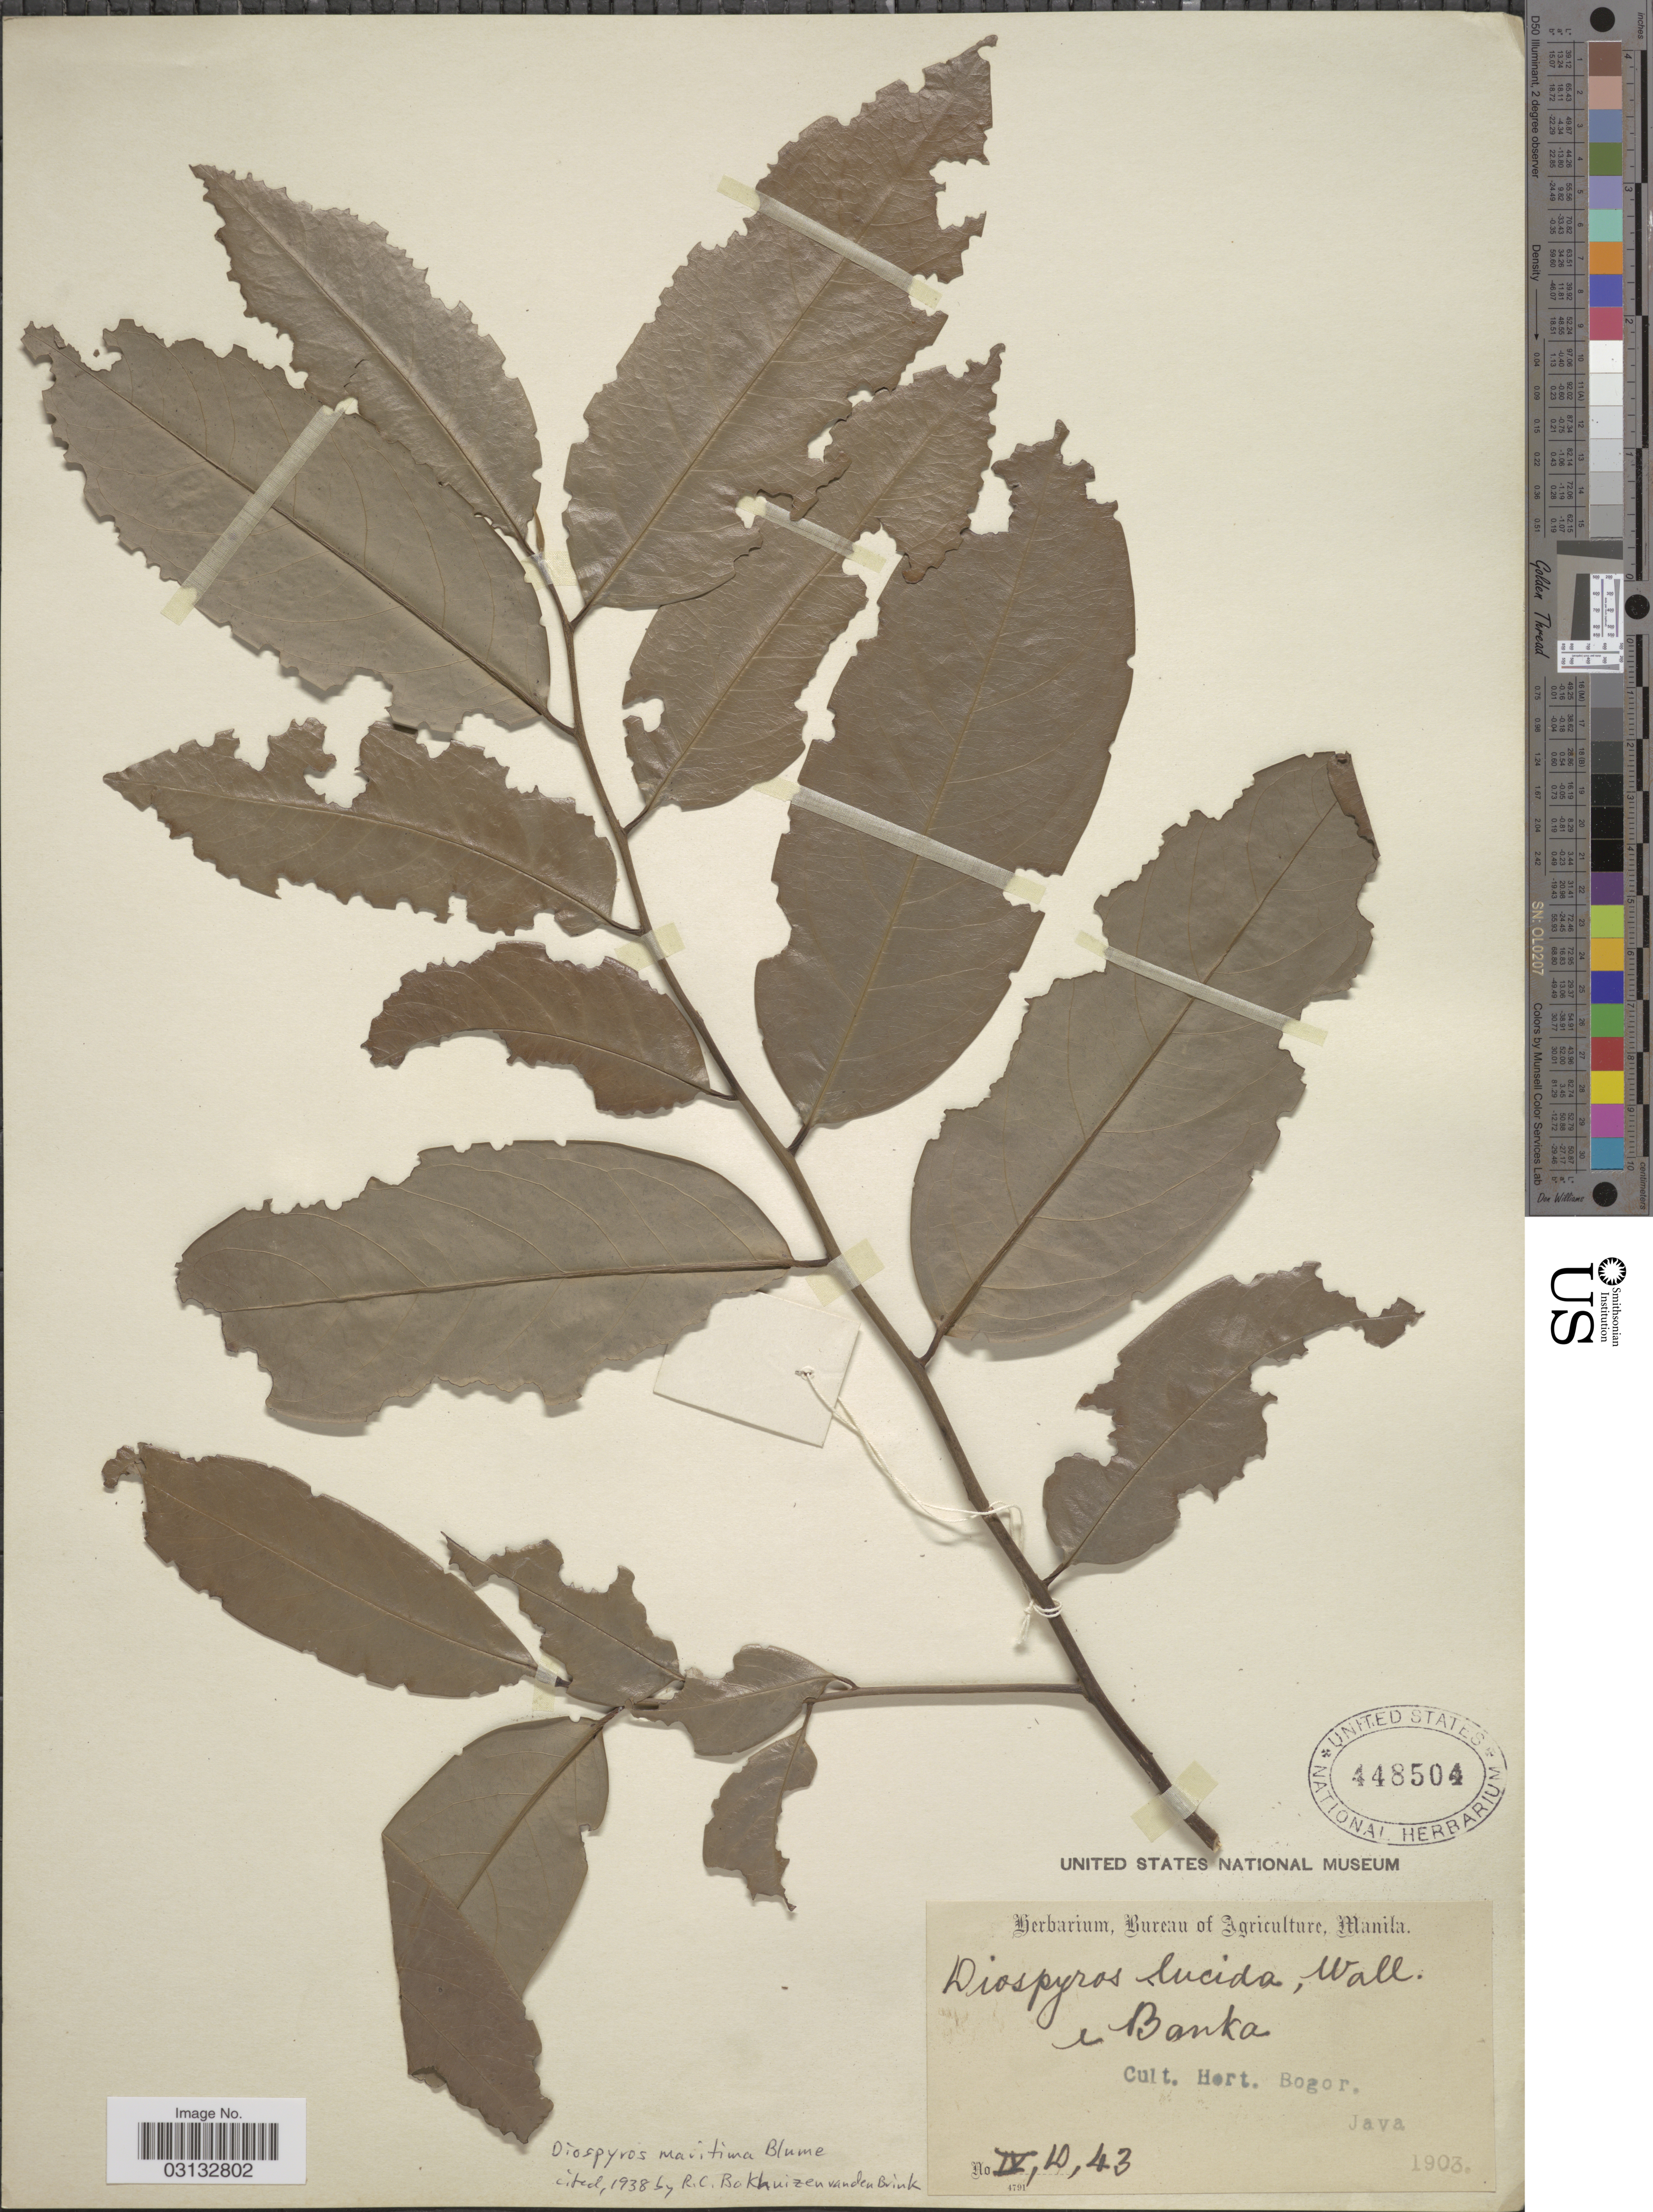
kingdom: Plantae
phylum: Tracheophyta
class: Magnoliopsida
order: Ericales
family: Ebenaceae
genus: Diospyros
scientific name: Diospyros maritima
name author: Blume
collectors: Ex herb. Bureau of Agriculture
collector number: IV,D,43*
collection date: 1903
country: Indonesia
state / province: Java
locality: C Banka [unsure placement], Cult. Hort. Bogor.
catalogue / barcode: US 448504